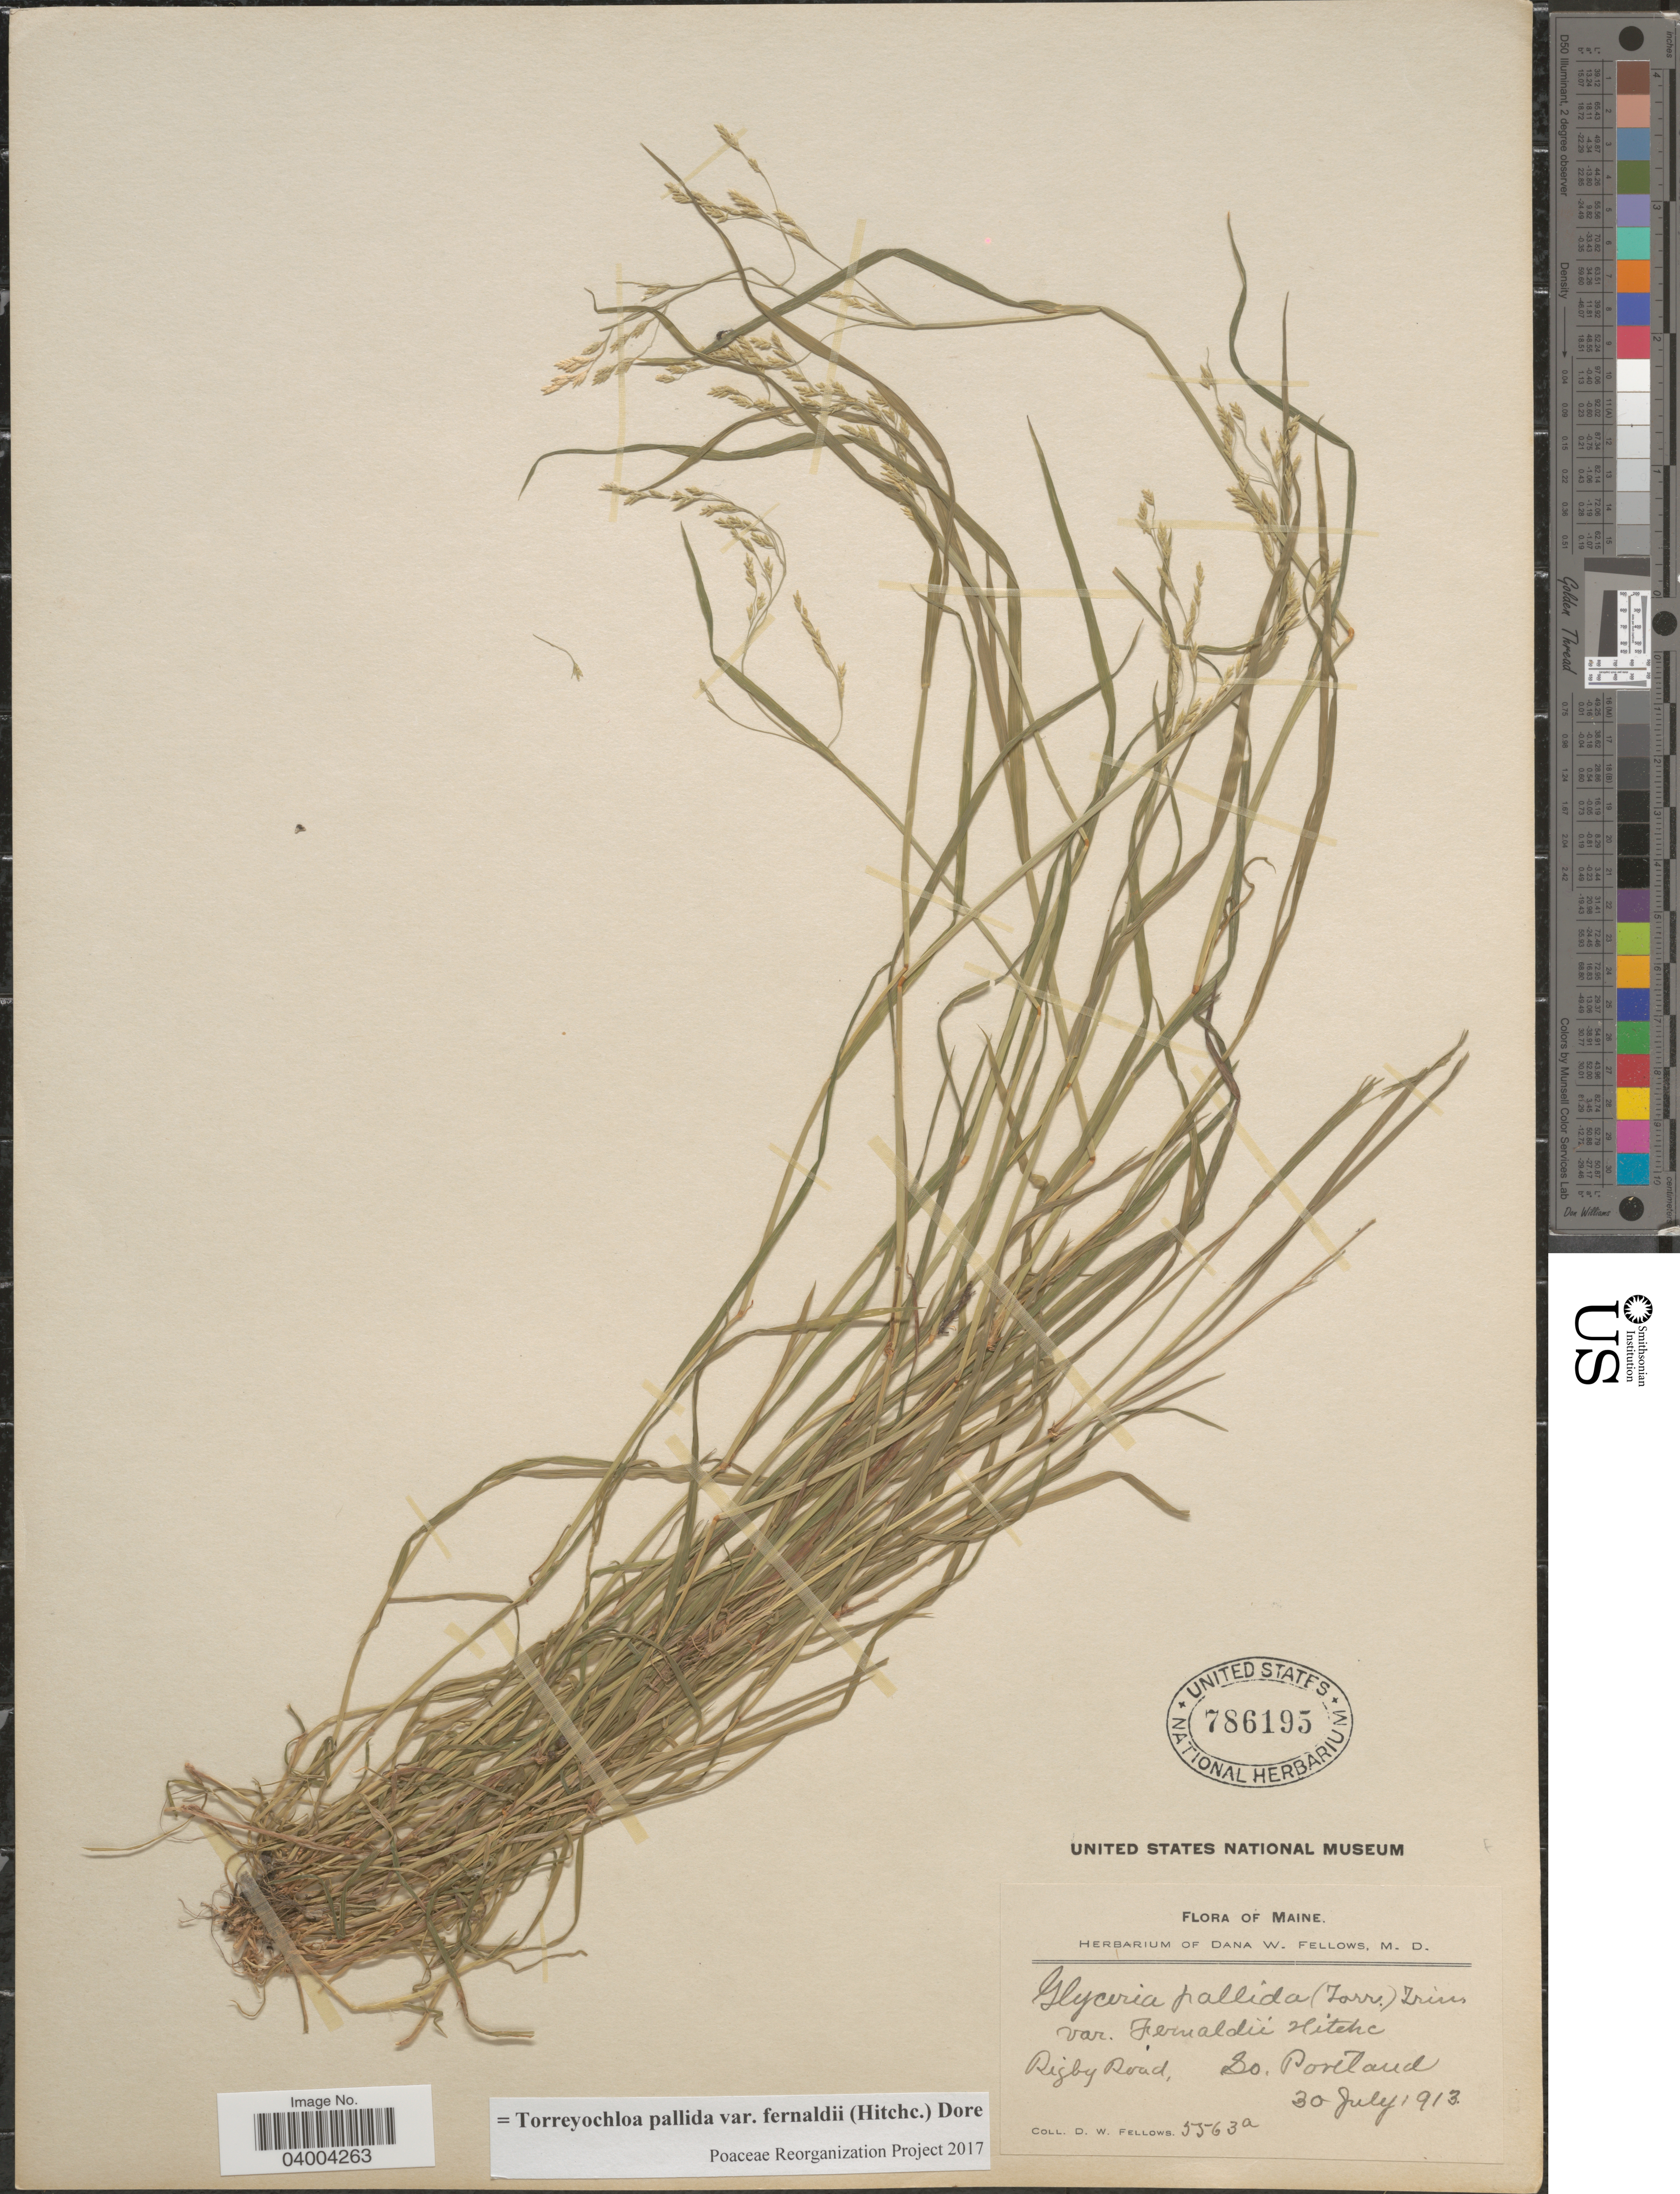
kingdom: Plantae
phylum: Tracheophyta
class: Liliopsida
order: Poales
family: Poaceae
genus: Torreyochloa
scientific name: Torreyochloa pallida var. fernaldii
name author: (Hitchc.) Dore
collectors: D. W. Fellows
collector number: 5563a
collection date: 1913-07-30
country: United States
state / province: Maine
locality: Rigby Road, So. Portland.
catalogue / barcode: US 786195